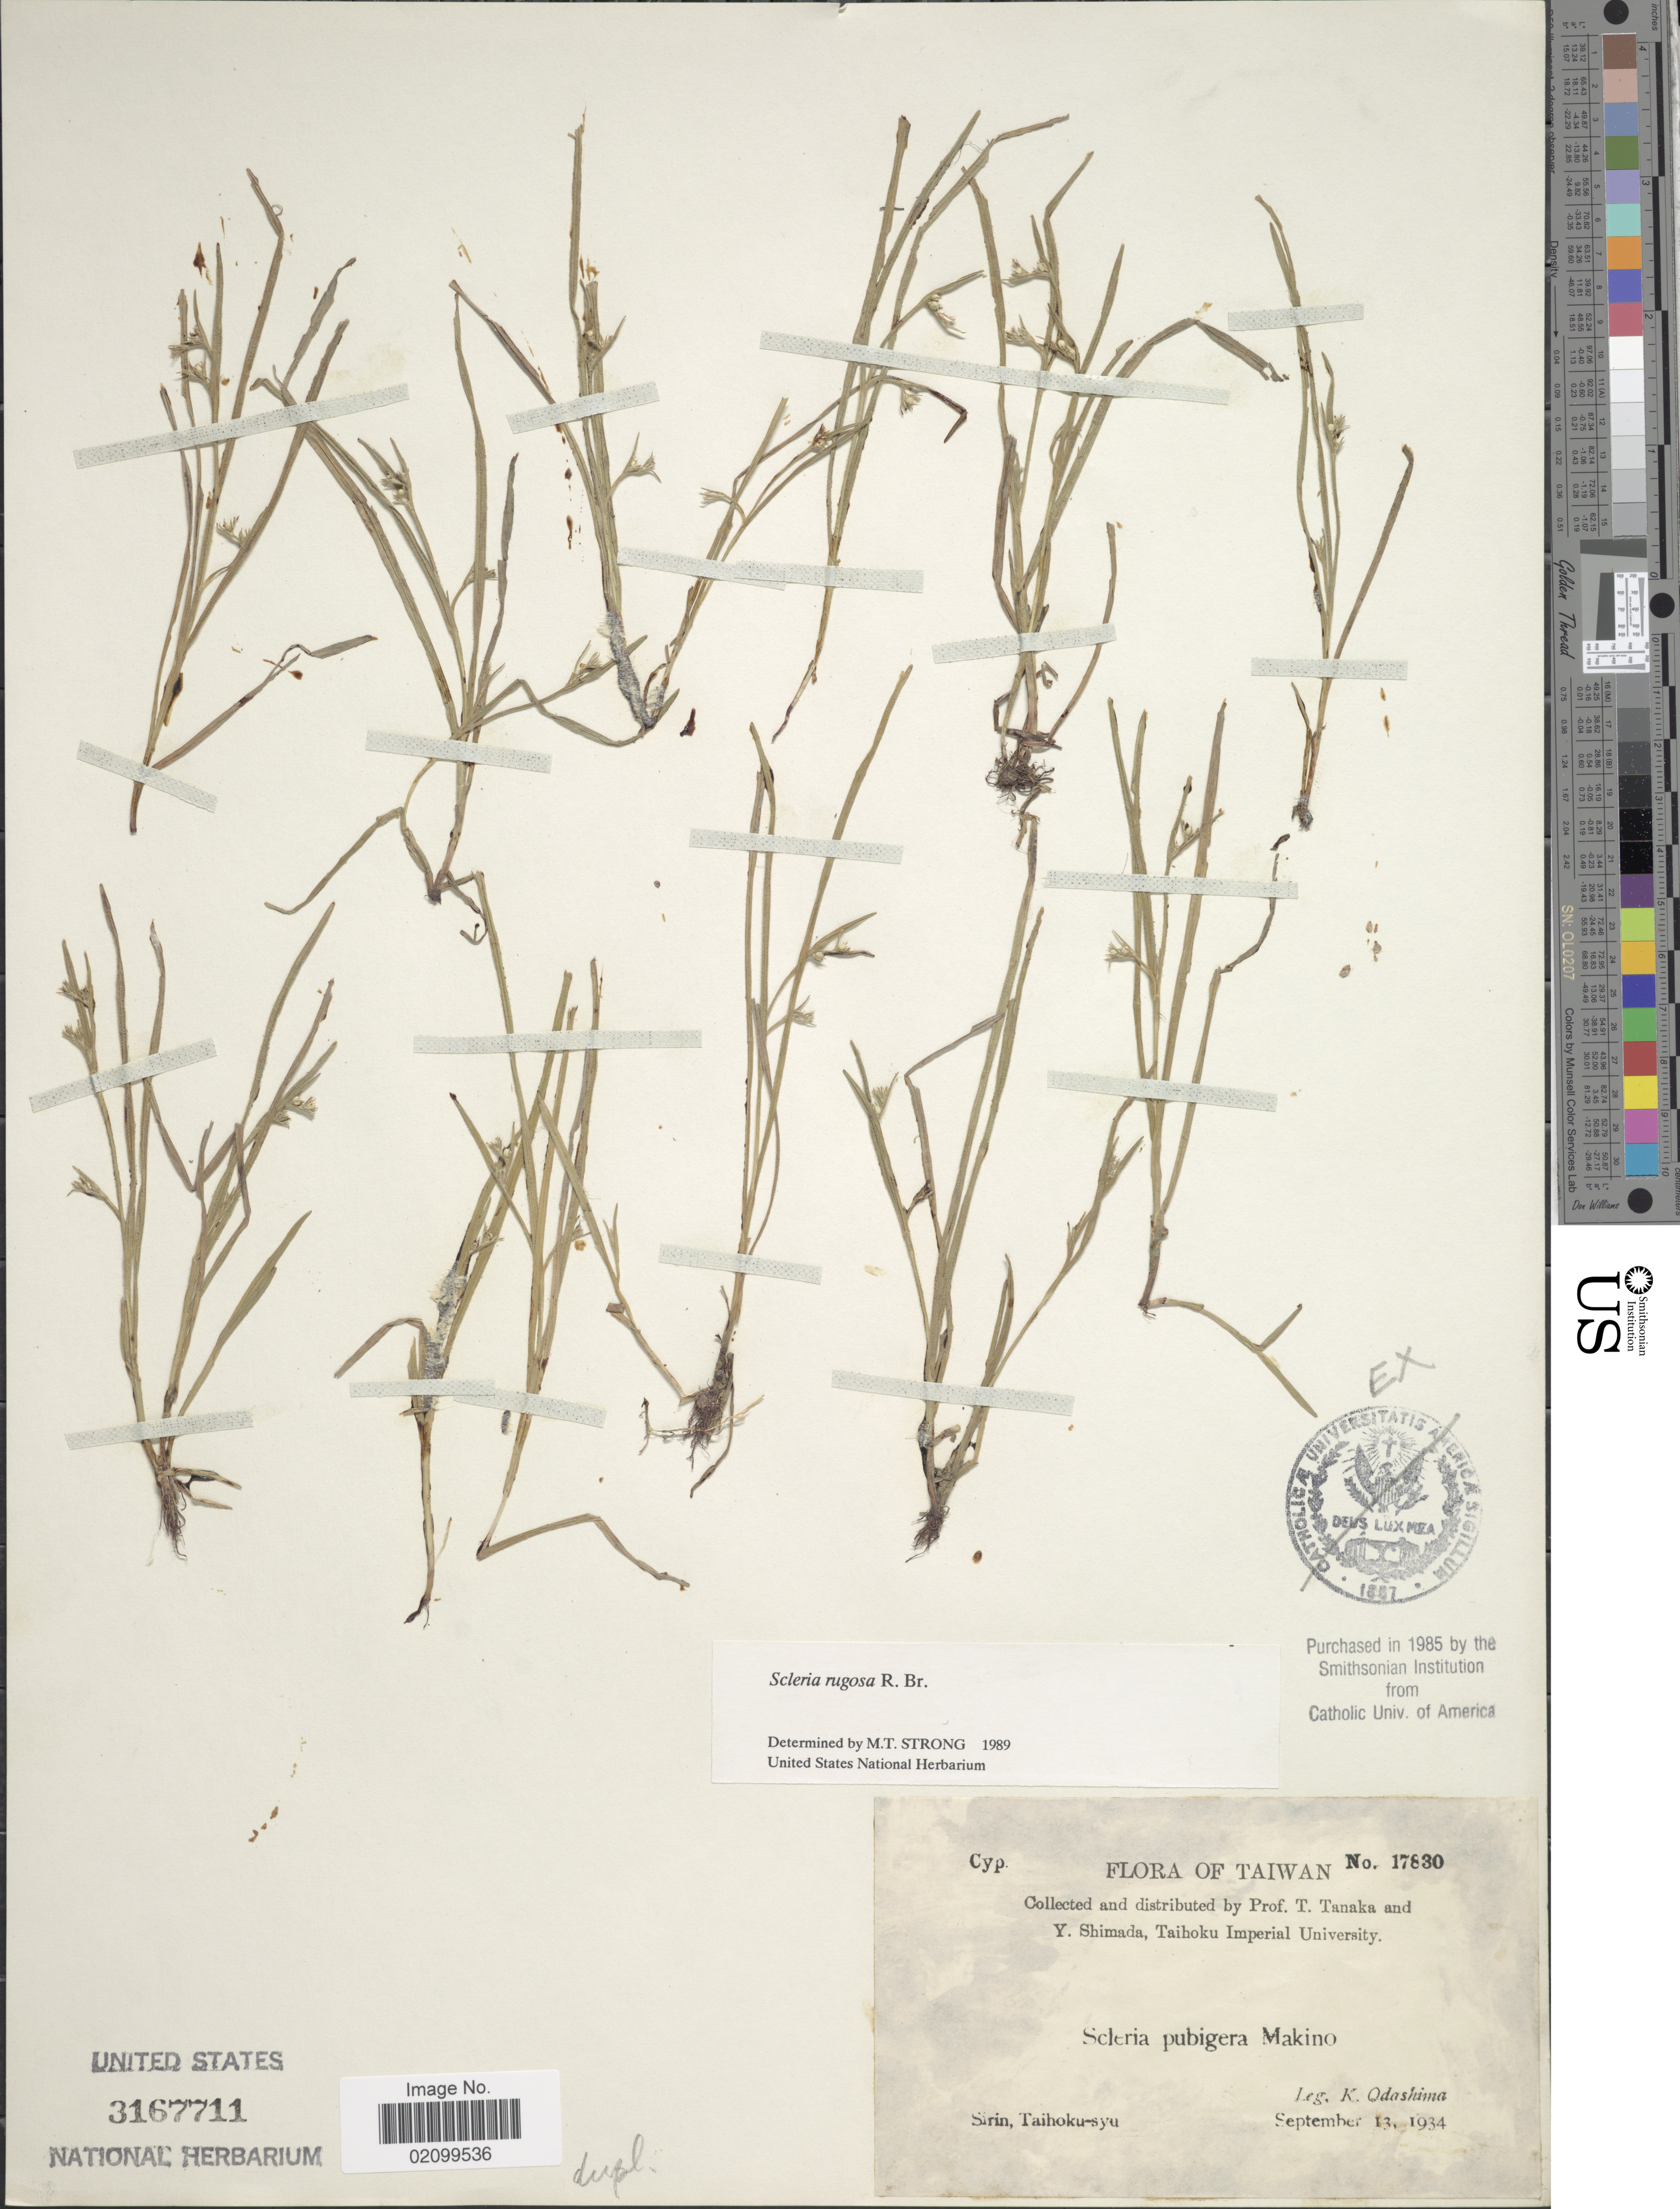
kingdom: Plantae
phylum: Tracheophyta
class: Liliopsida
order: Poales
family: Cyperaceae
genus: Scleria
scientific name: Scleria rugosa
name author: R. Br.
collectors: K. Odashima, T. Tanaka & Y. Shimada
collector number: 17830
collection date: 1934-09-13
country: Taiwan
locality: Sirin, Taihoku-syu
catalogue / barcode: US 3167711